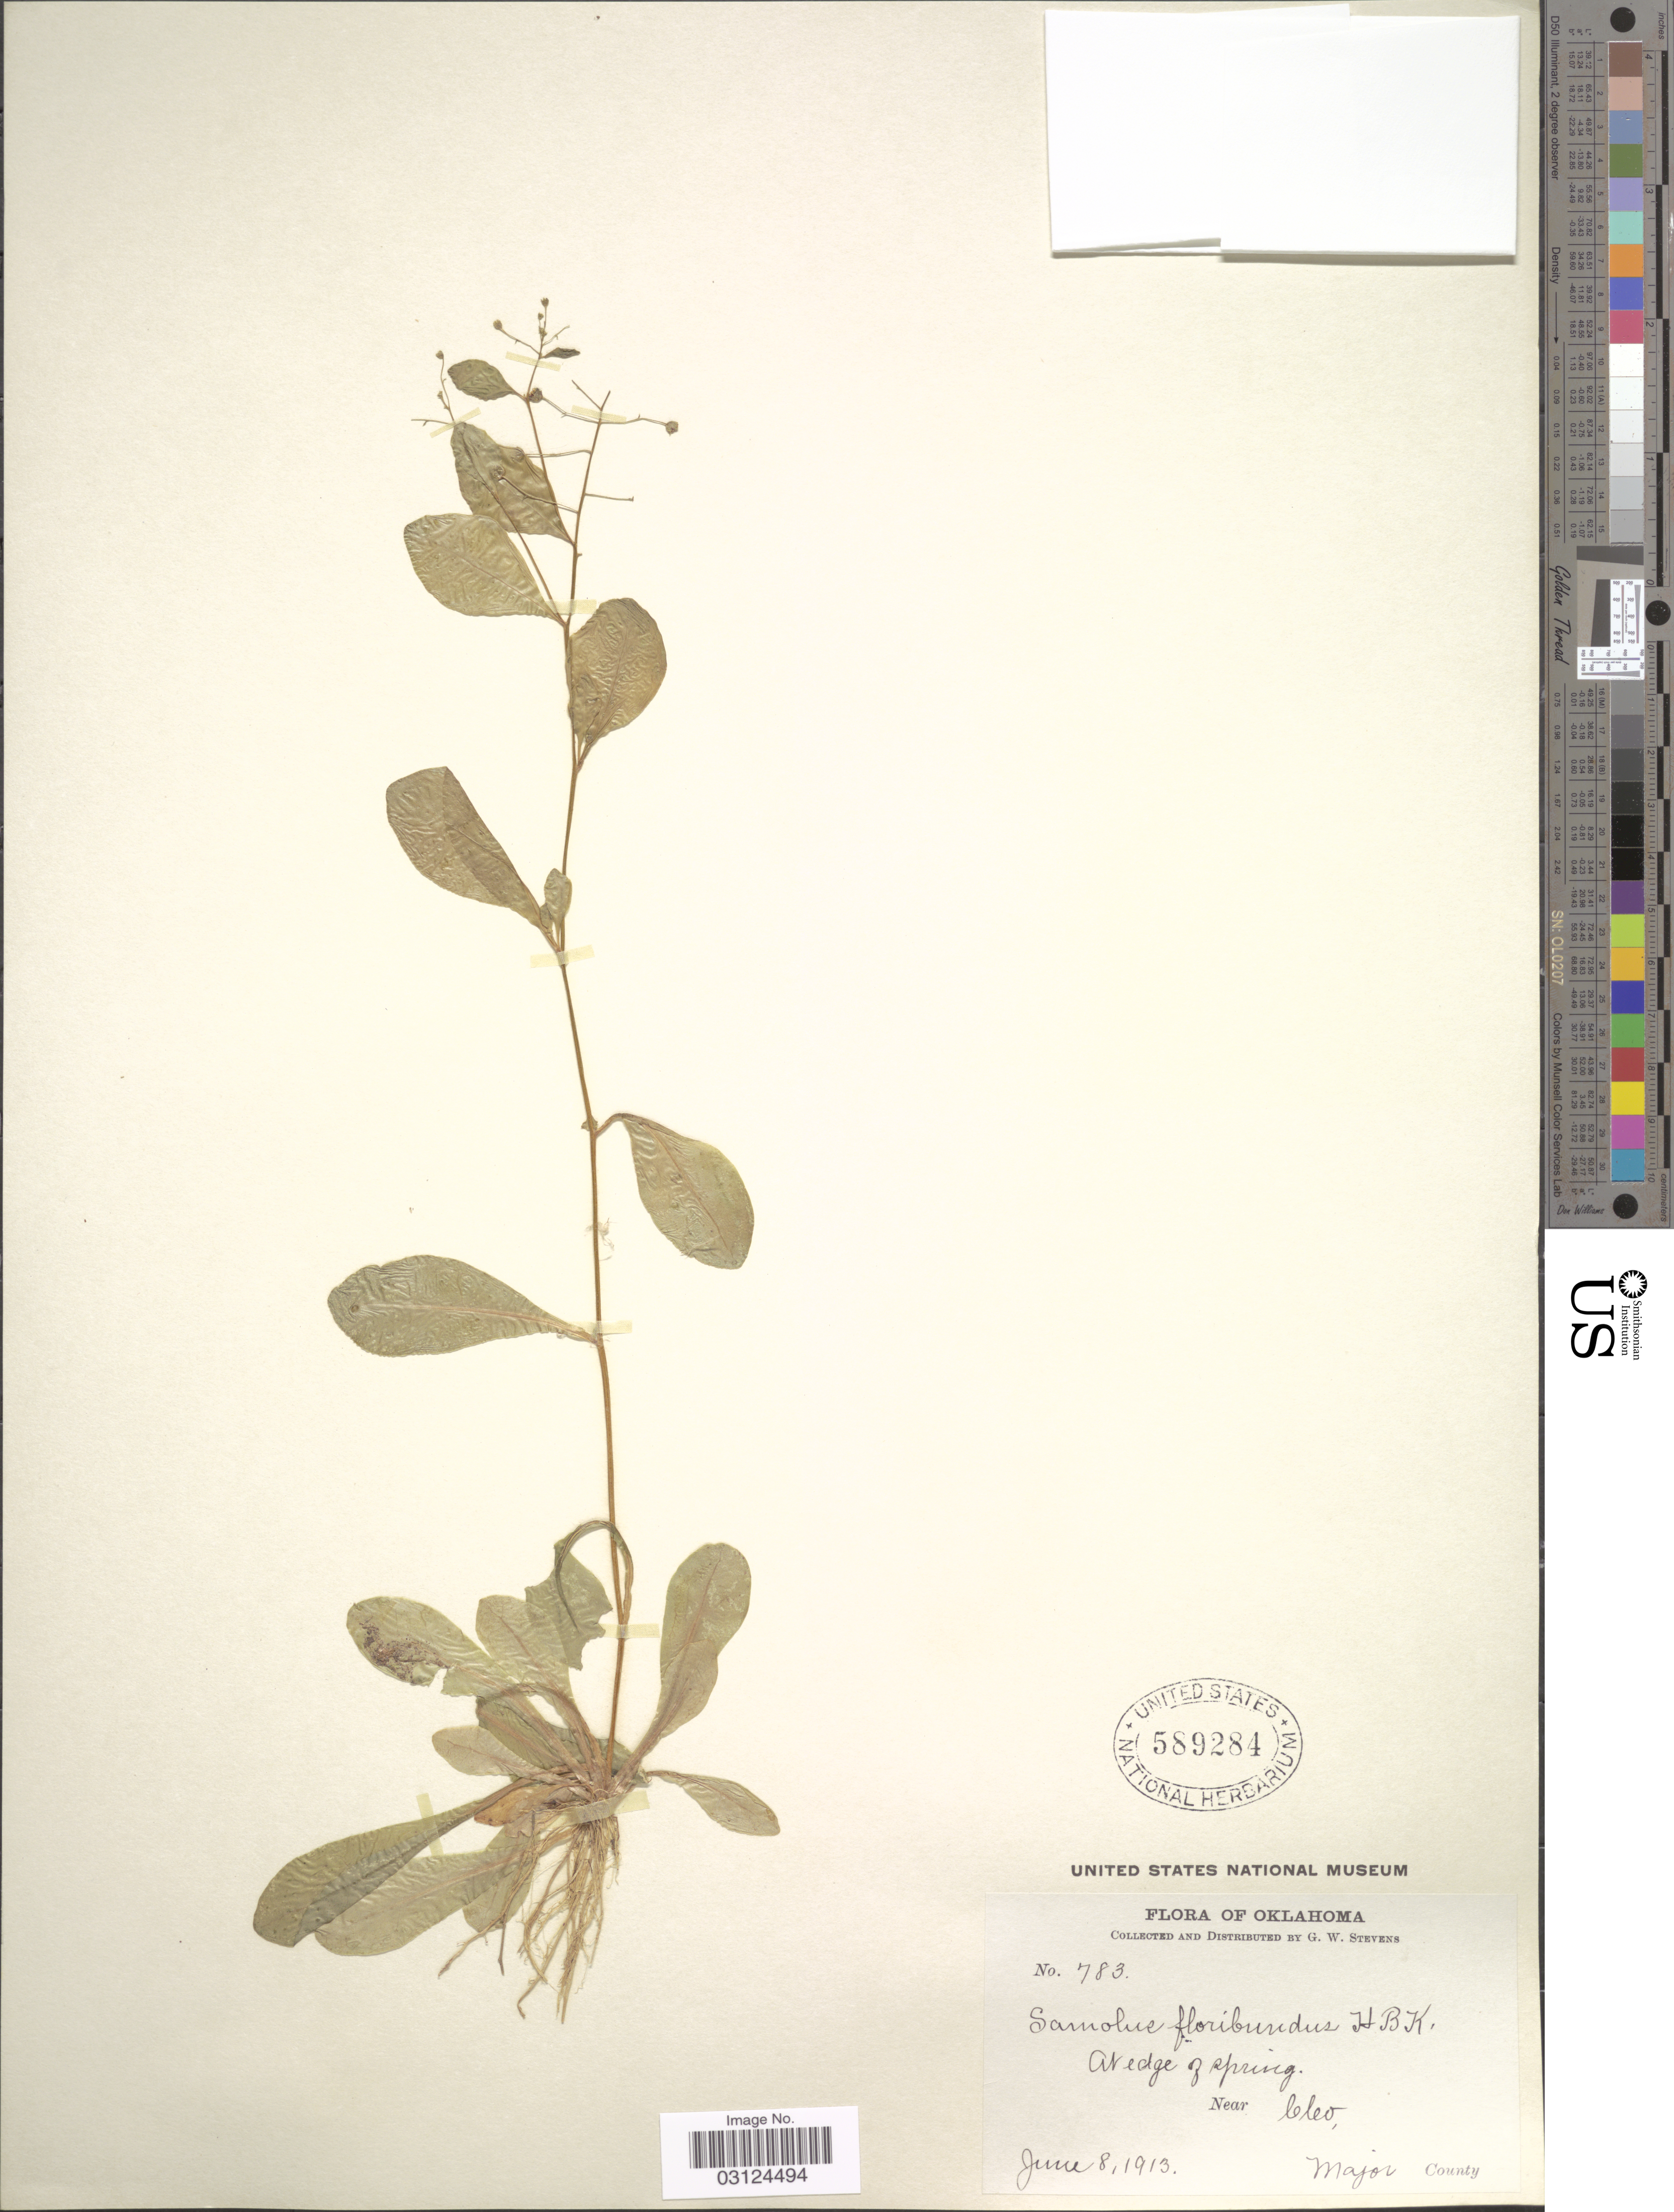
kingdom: Plantae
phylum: Tracheophyta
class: Magnoliopsida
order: Ericales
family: Primulaceae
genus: Samolus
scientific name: Samolus parviflorus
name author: Raf.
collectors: G. W. Stevens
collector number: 783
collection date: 1913-06-08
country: United States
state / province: Oklahoma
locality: At edge of spring. Near Cleo, Major County.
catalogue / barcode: US 589284